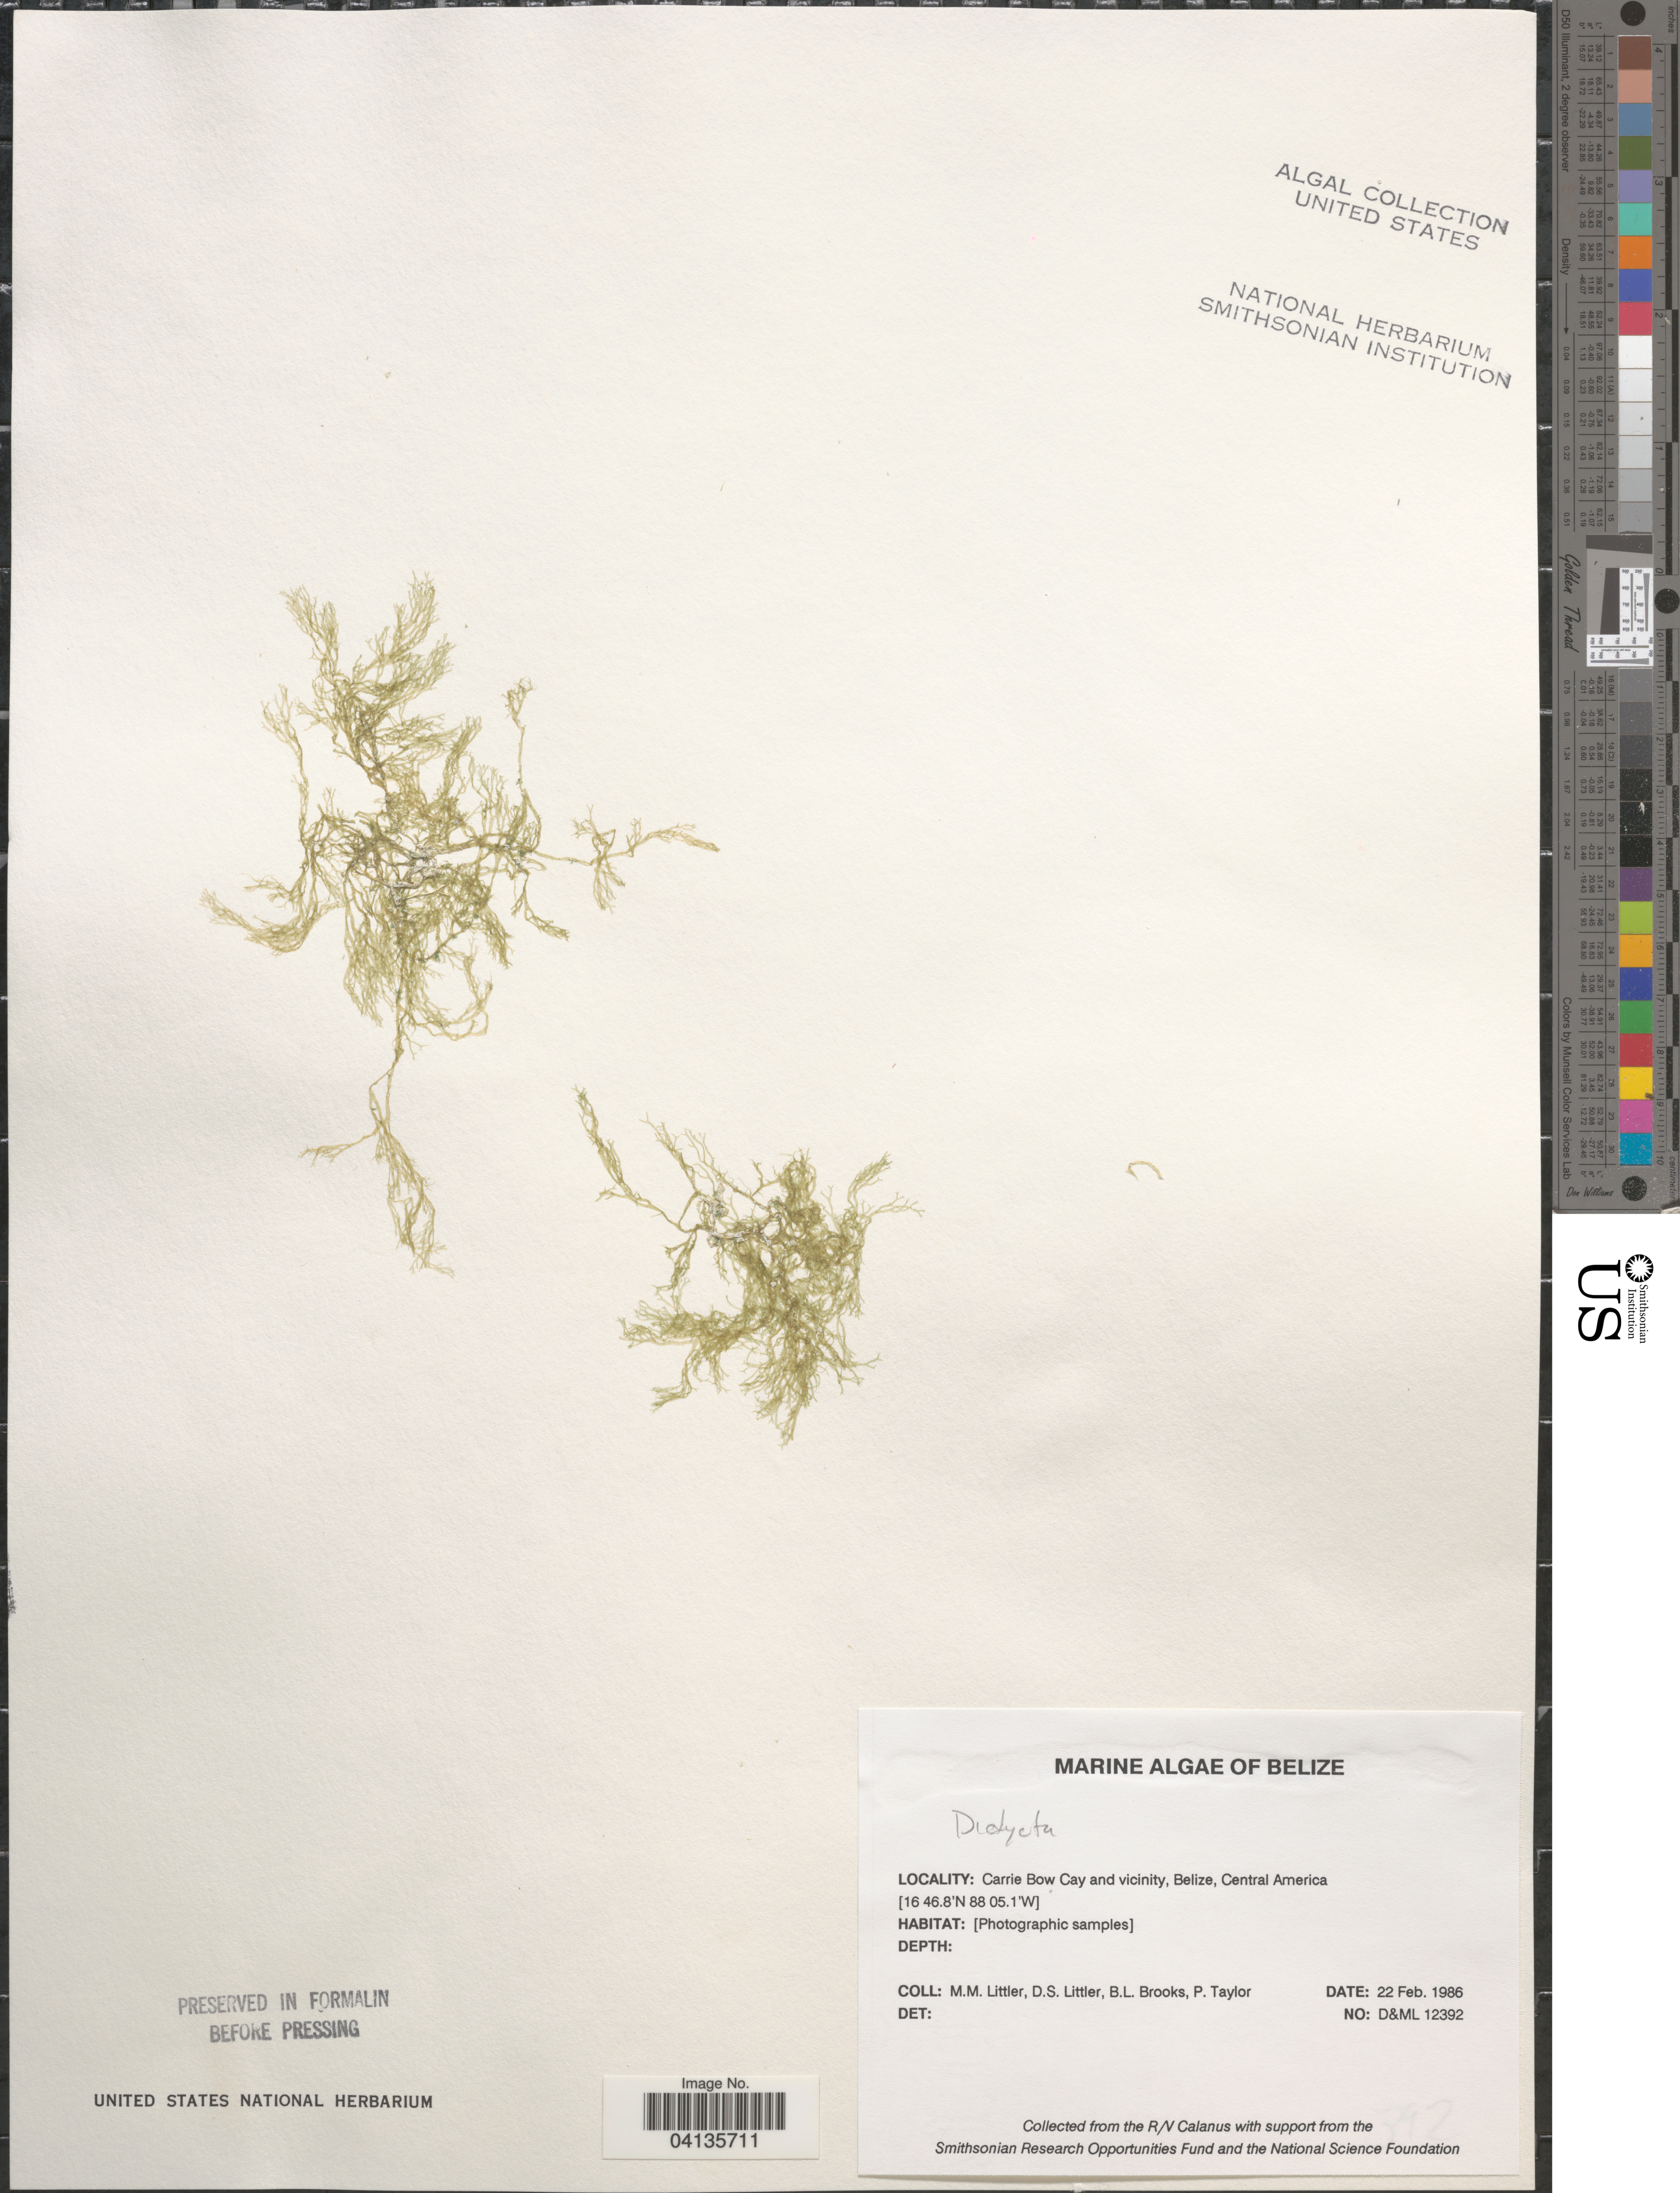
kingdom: Chromista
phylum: Ochrophyta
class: Phaeophyceae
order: Dictyotales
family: Dictyotaceae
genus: Dictyota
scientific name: Dictyota sp.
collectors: D. S. Littler, B. Brooks & P. Taylor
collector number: D&ML12392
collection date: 1986-02-22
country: Belize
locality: Carrie Bow Cay and vicinity.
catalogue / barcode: US 238539